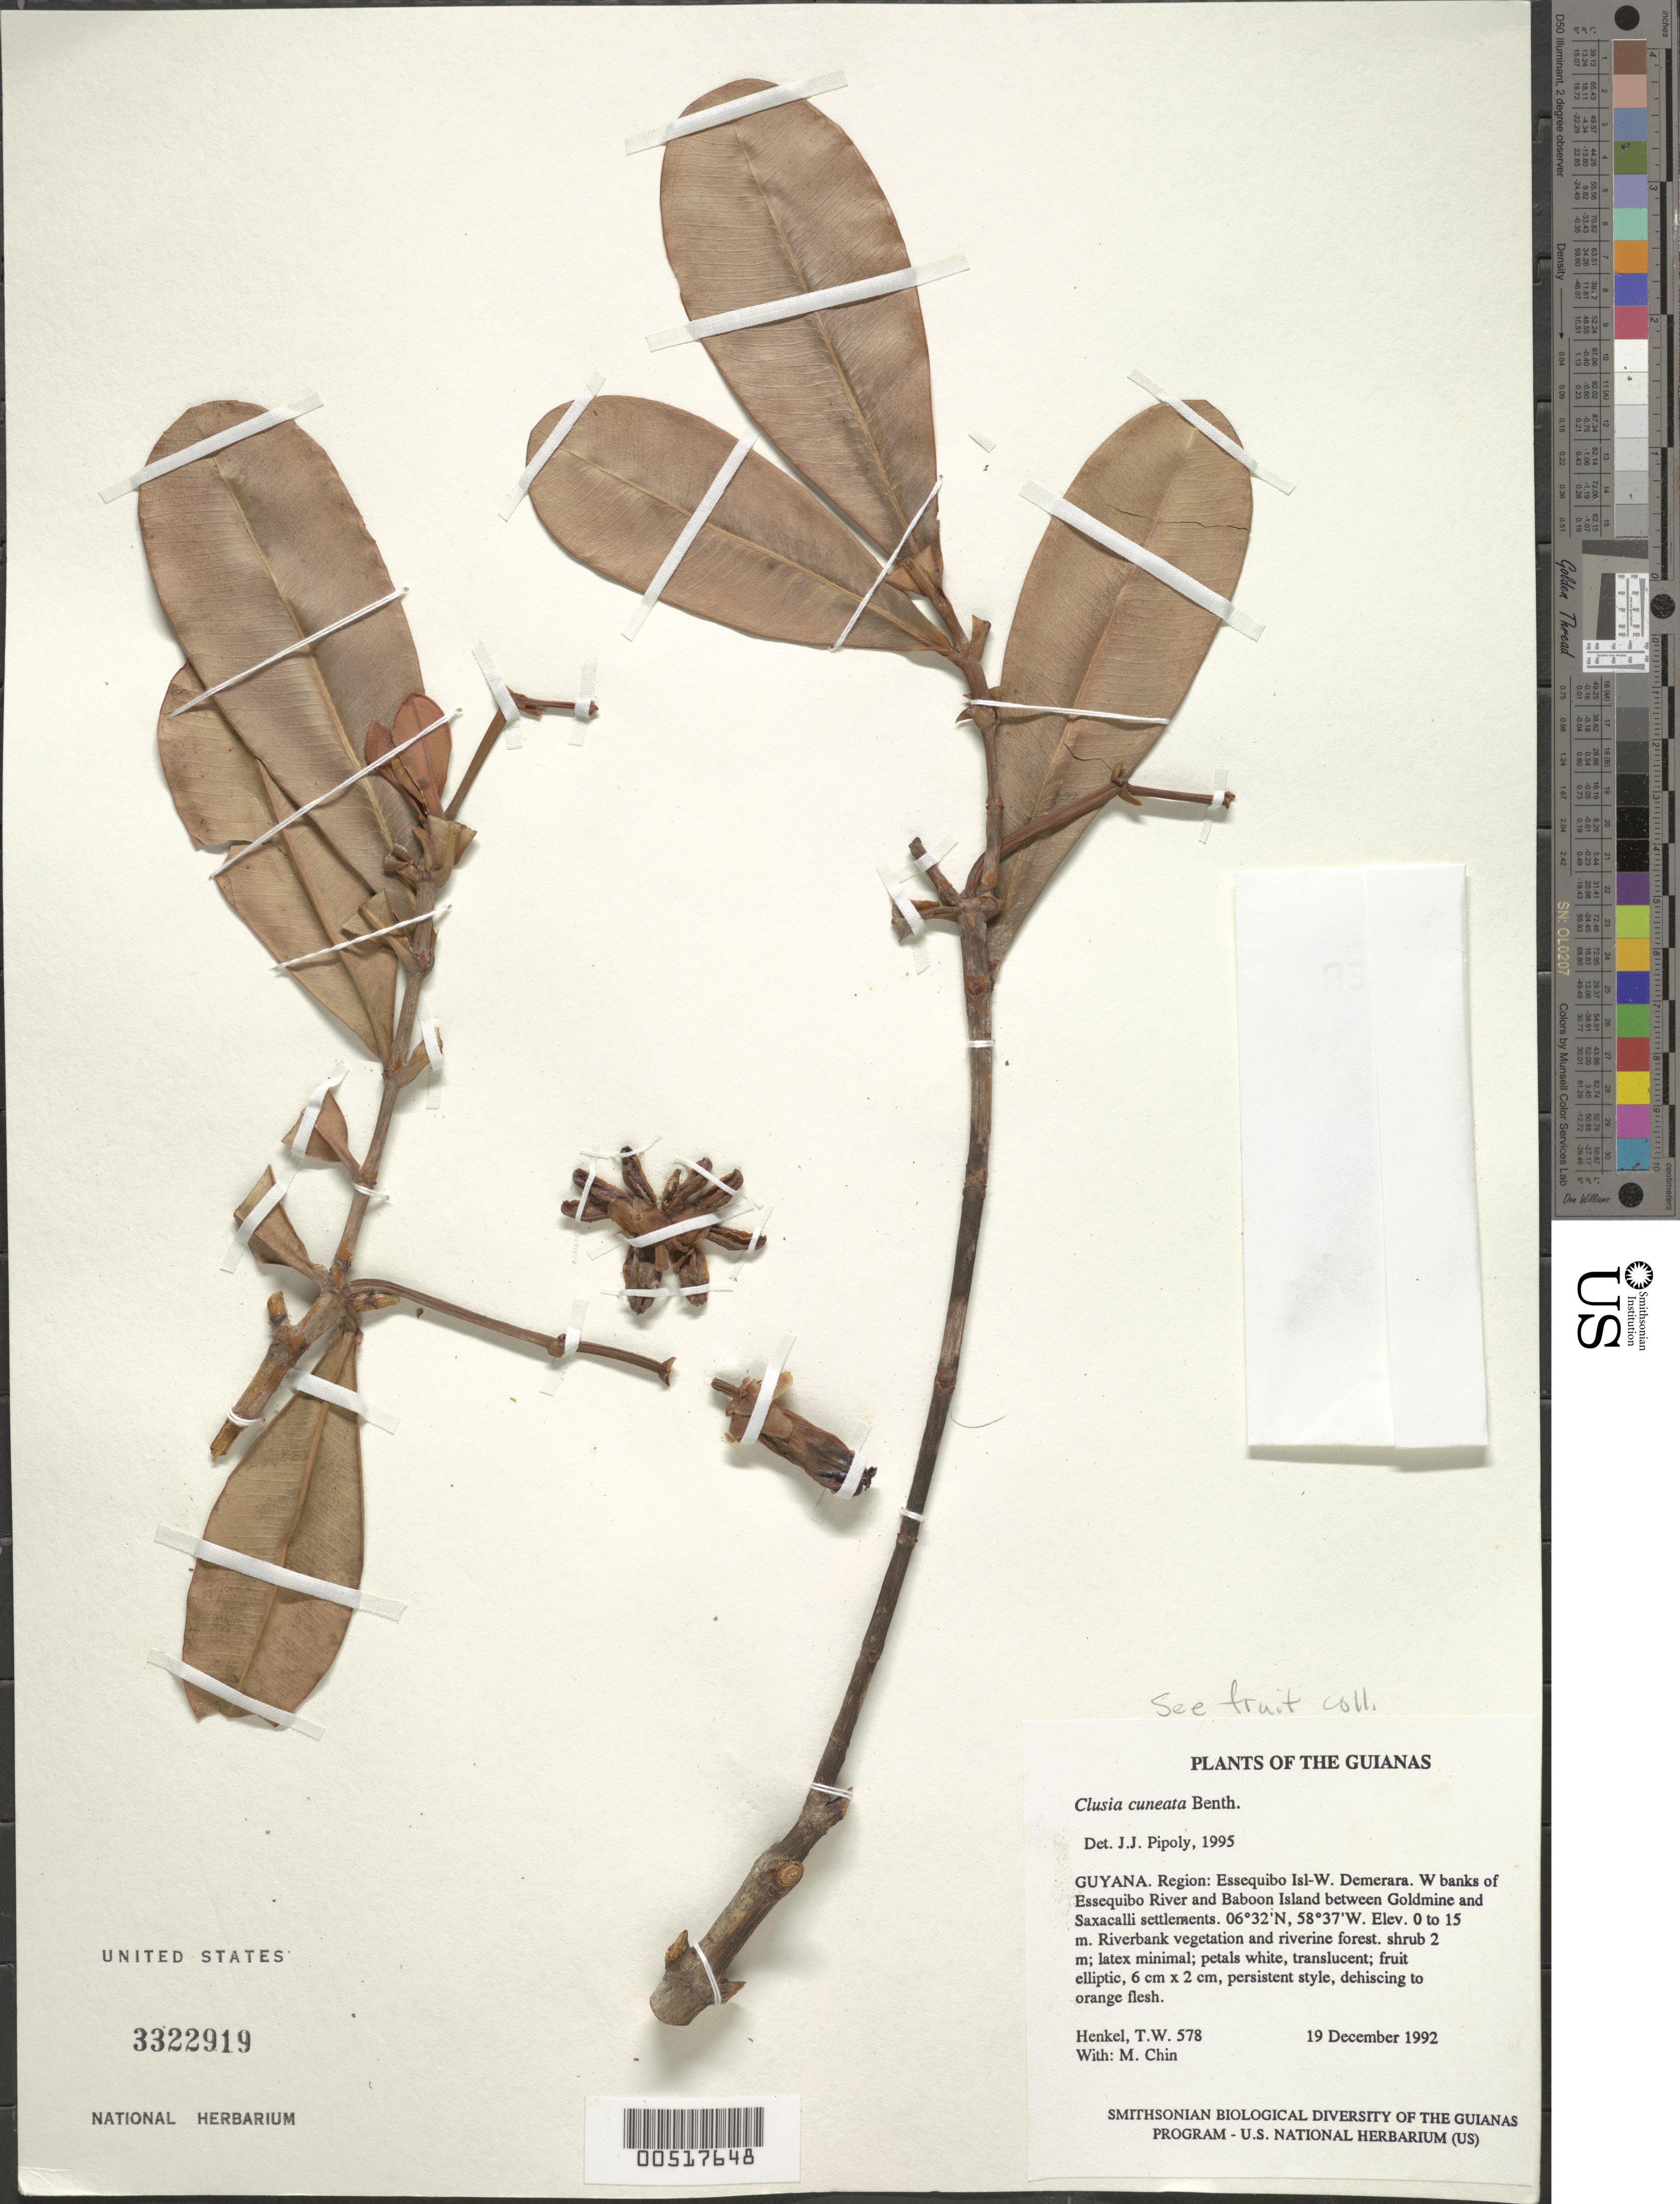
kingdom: Plantae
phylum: Tracheophyta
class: Magnoliopsida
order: Malpighiales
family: Clusiaceae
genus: Clusia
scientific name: Clusia cuneata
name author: Benth.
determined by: Pipoly, J. J., III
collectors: T. Henkel & M. Chin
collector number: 578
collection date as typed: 19 December 1992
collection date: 1992-12-19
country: Guyana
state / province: Essequibo Isl-W. Demerara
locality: W banks of Essequibo River and Baboon Island between Goldmine and Saxacalli settlements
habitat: Riverbank vegetation and riverine forest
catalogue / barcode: US 3322919